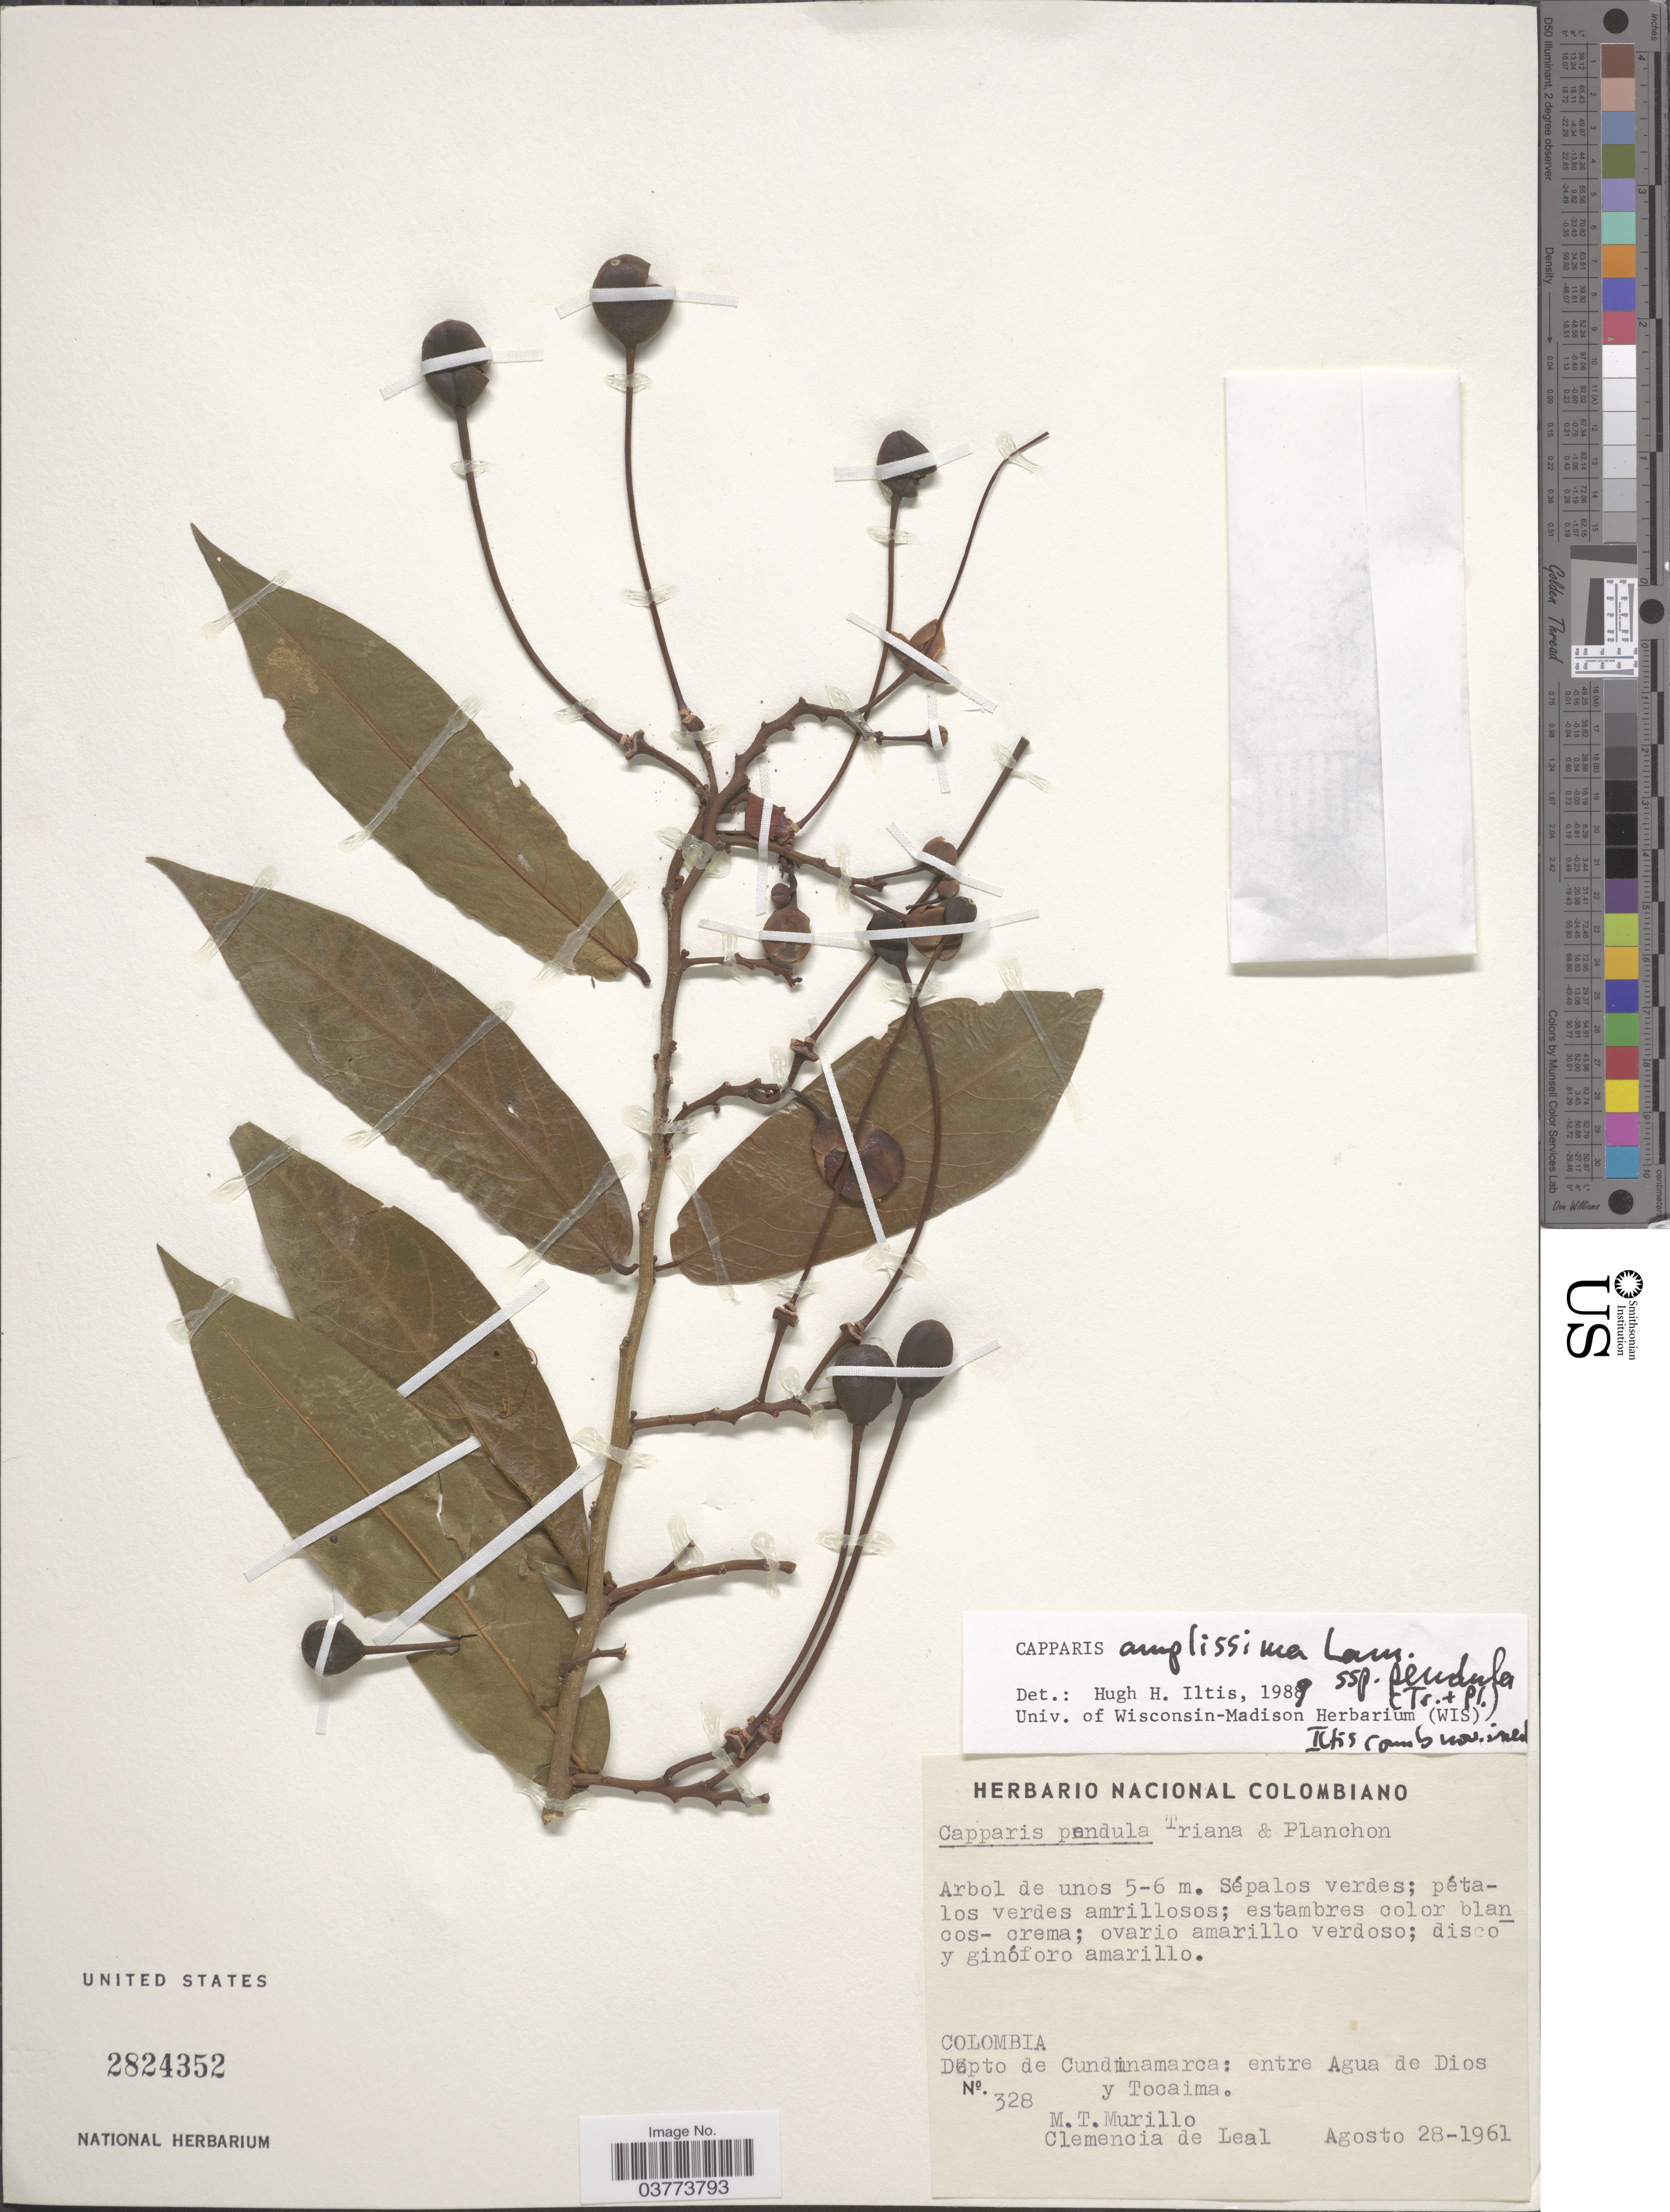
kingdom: Plantae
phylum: Tracheophyta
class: Magnoliopsida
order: Brassicales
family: Capparaceae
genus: Cynophalla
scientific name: Cynophalla amplissima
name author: (Lam.) Iltis & Cornejo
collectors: M. Murillo & Clemencia de Leal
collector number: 328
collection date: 1961-08-28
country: Colombia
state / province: Cundinamarca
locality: Depto de Cundinamarca: entre Agua de Dios y Tocaima.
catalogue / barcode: US 2824352